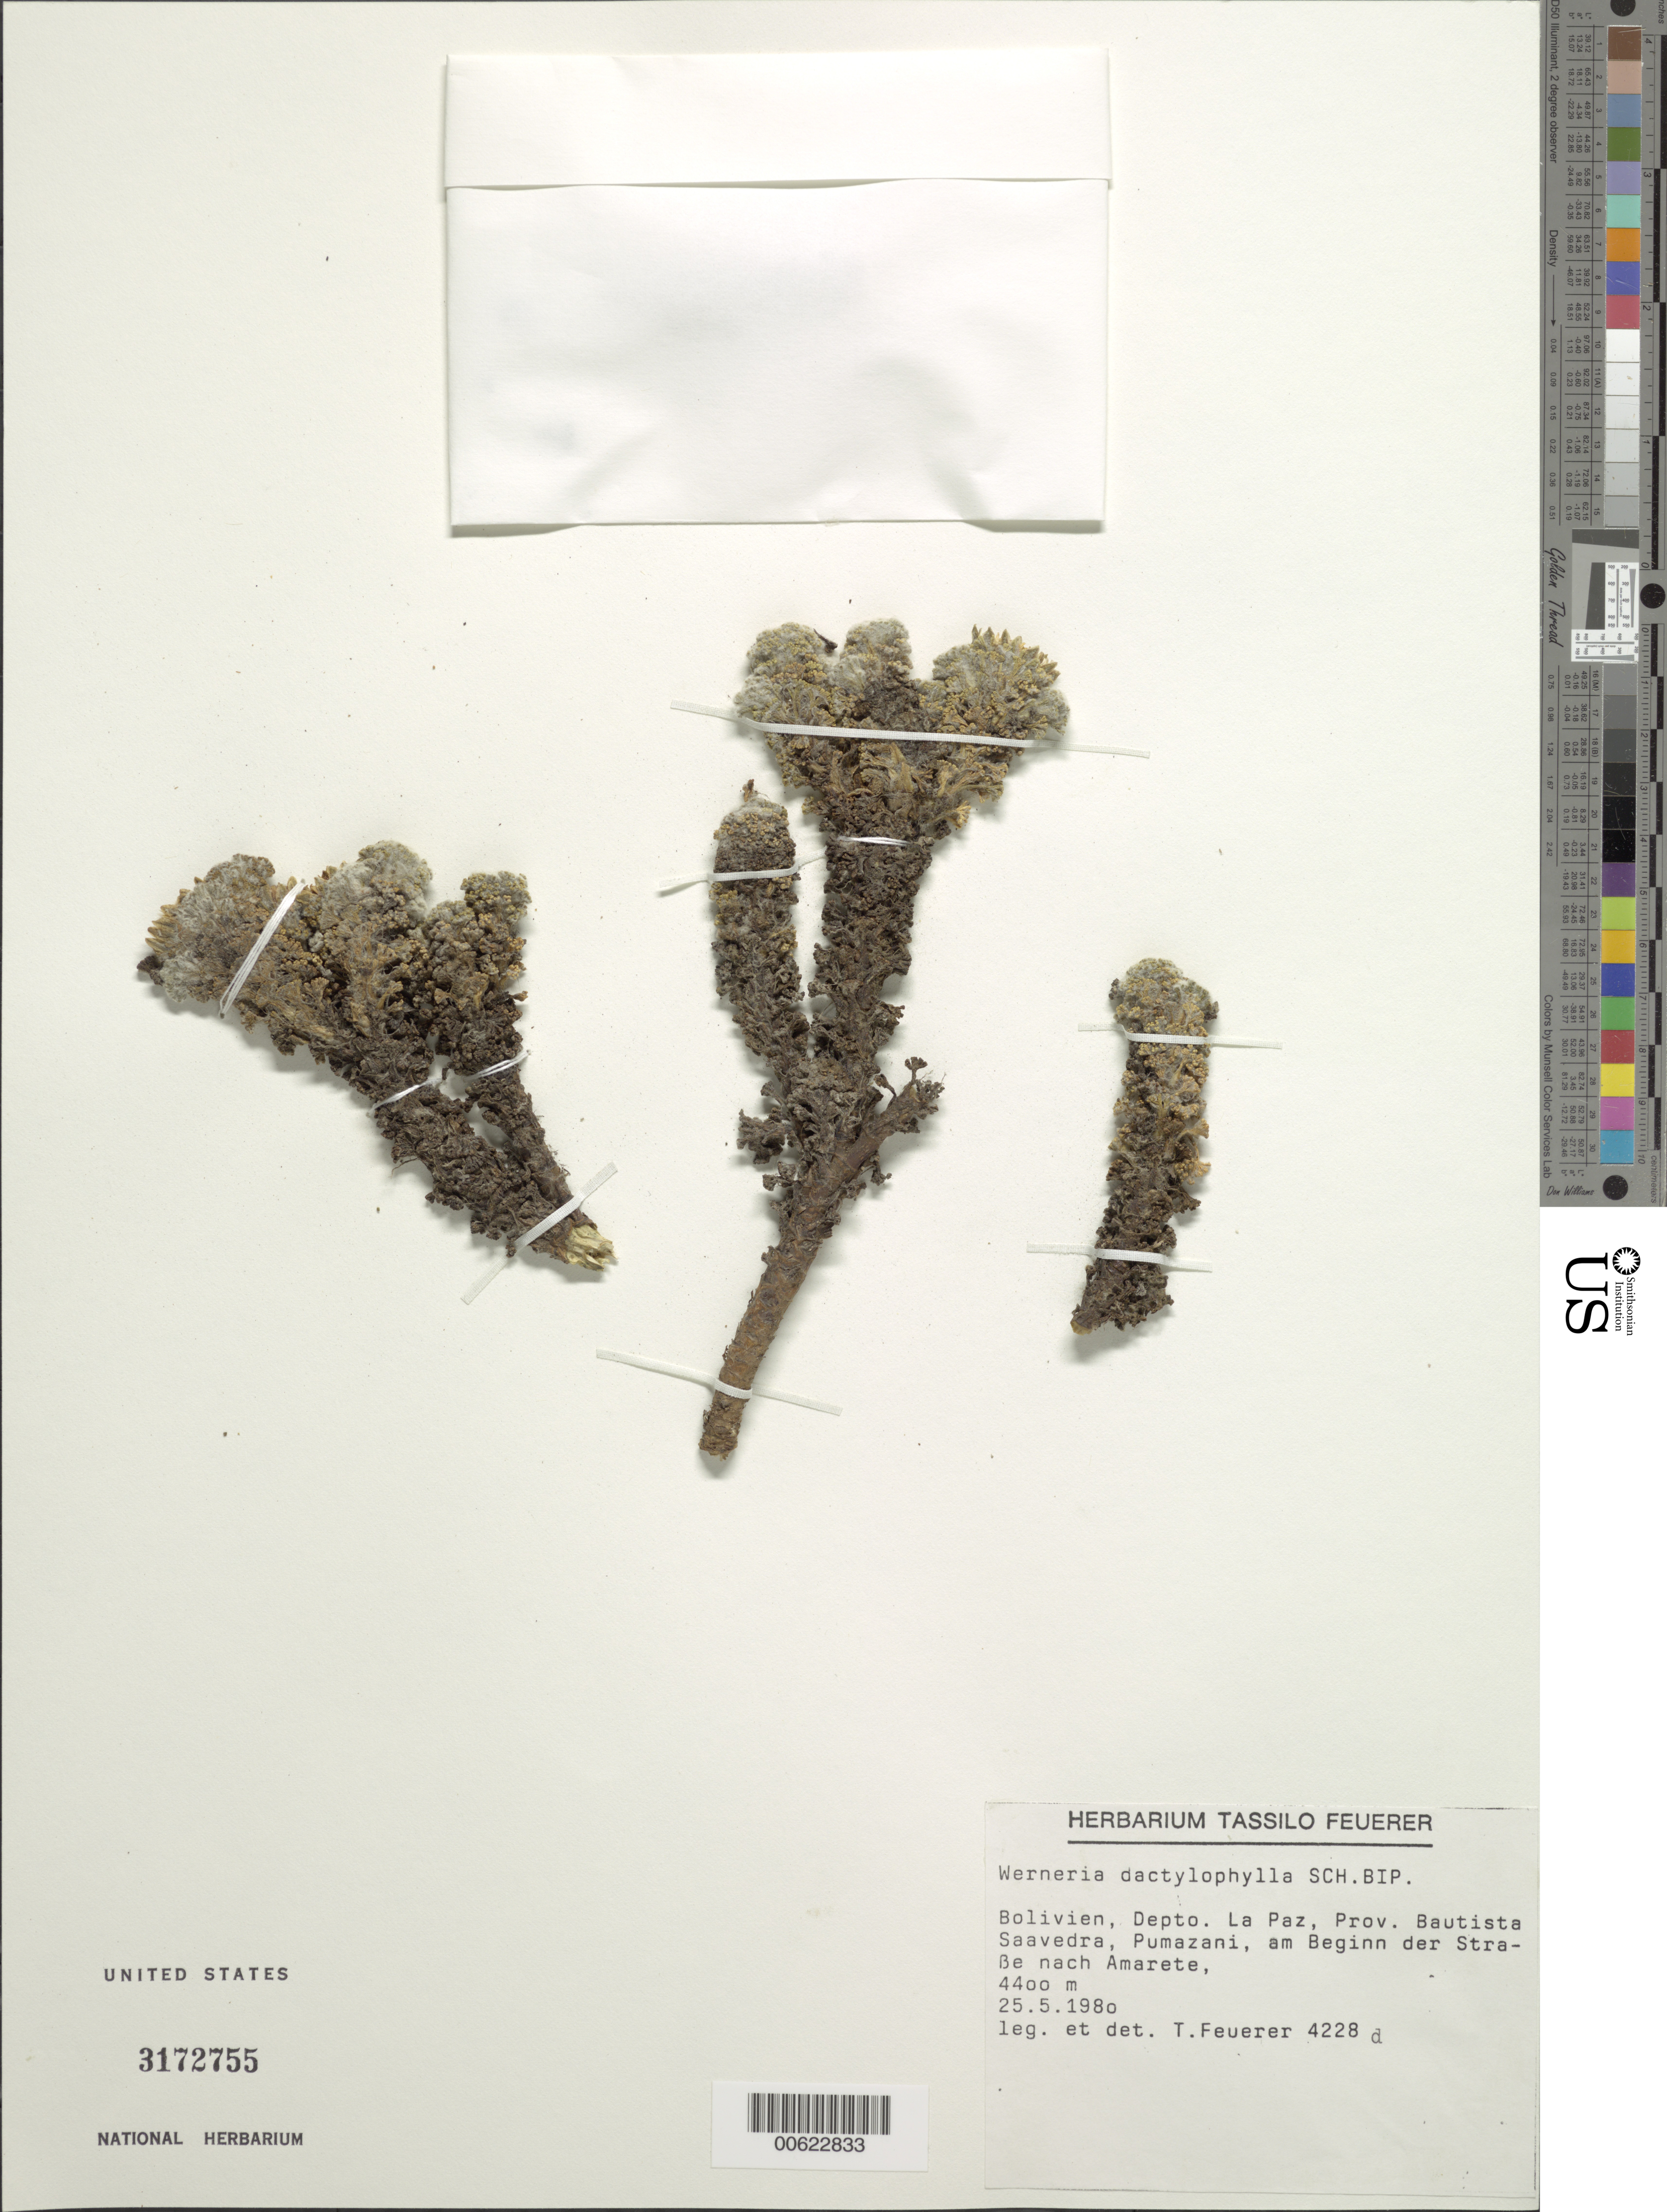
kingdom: Plantae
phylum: Tracheophyta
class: Magnoliopsida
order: Asterales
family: Asteraceae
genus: Xenophyllum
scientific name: Xenophyllum dactylophyllum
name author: (Sch. Bip.) V.A. Funk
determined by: Funk, Vicki A., (BOT), Smithsonian Institution - National Museum of Natural History (UNITED STATES)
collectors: T. Feuerer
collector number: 4228D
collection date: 1980-05-25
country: Bolivia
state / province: La Paz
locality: Bautista Saavedra, Pumazani, am Beginn der Straße nach Amarete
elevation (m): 4400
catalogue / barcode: US 3172755